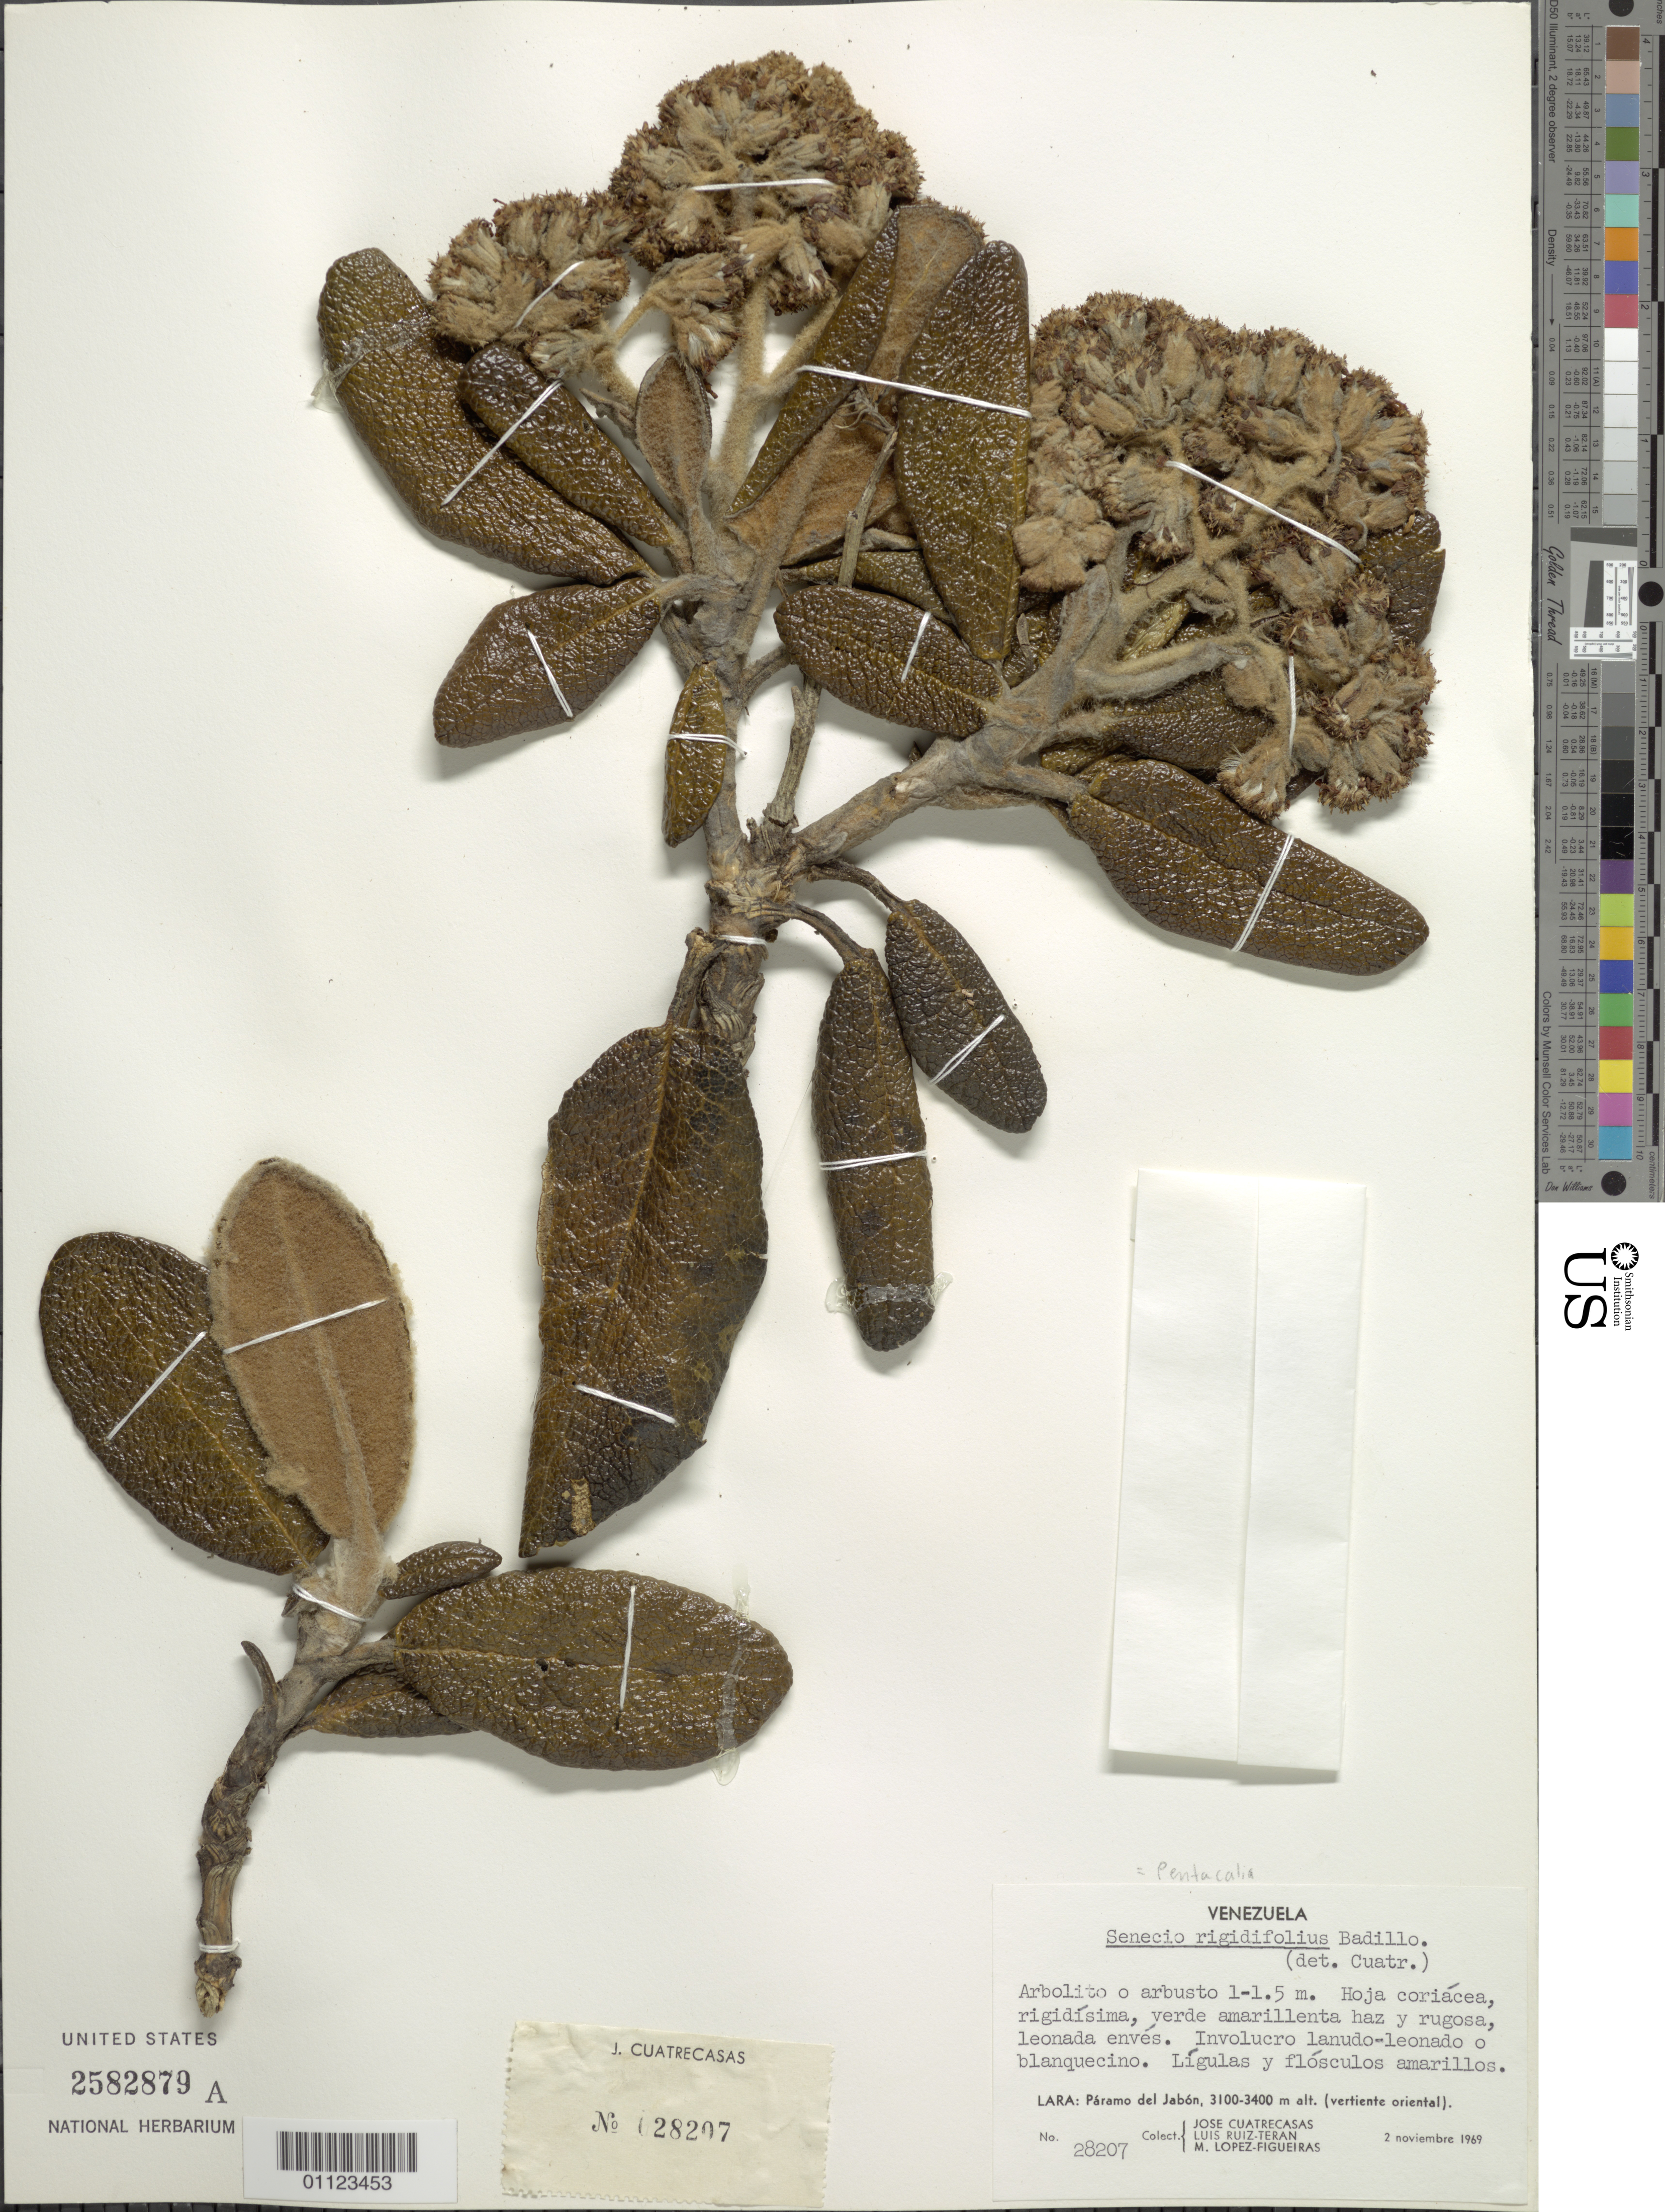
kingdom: Plantae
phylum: Tracheophyta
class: Magnoliopsida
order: Asterales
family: Asteraceae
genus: Pentacalia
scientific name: Pentacalia rigidifolia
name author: (V.M. Badillo) Cuatrec.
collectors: J. Cuatrecasas, L. E. Ruíz-Terán & M. López Figueiras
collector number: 28207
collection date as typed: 02 Nov 1969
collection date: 1969-11-02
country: Venezuela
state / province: Lara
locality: Páramo del Jabon, vertiente oriental. [Páramo del Jabon, E slope.]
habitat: Paramo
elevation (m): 3100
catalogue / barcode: US 2582879A